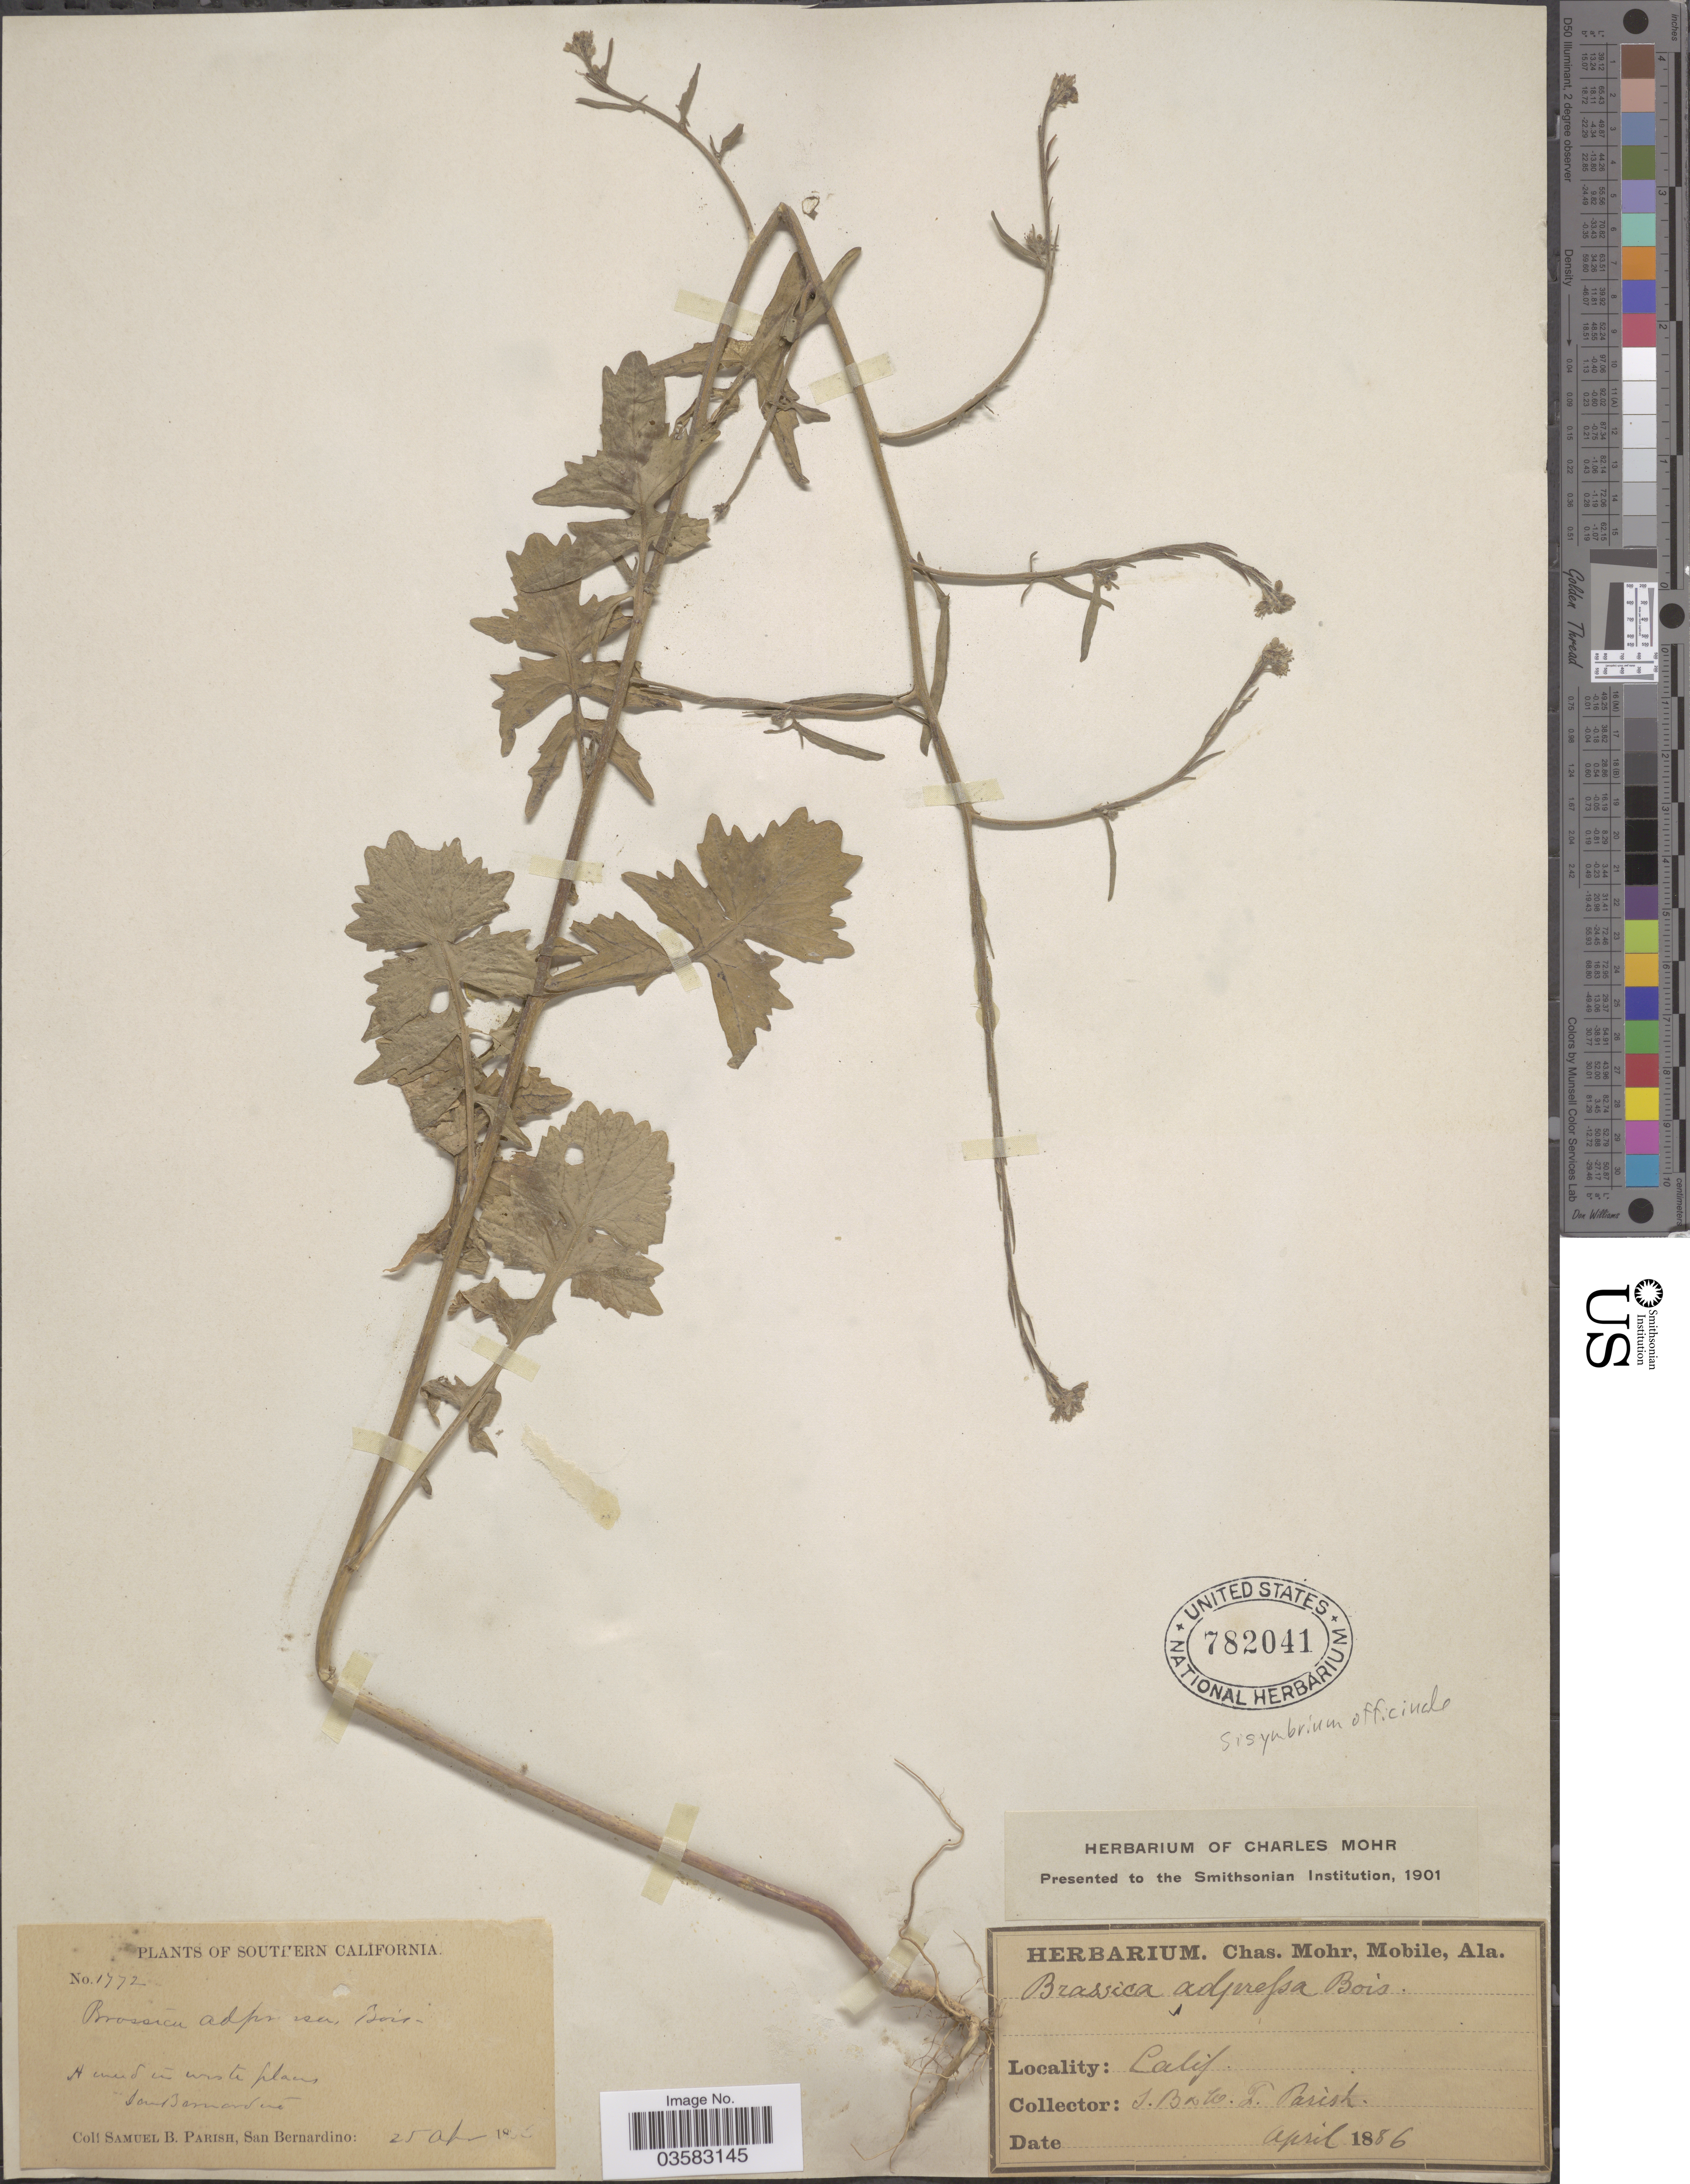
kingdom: Plantae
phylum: Tracheophyta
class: Magnoliopsida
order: Brassicales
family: Brassicaceae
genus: Sisymbrium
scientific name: Sisymbrium officinale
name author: (L.) Scop.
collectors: S. B. Parish & J. Ball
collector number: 1772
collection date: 1886-04-25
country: United States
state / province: California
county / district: San Bernardino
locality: Southern California. San Bernardino.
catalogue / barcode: US 782041